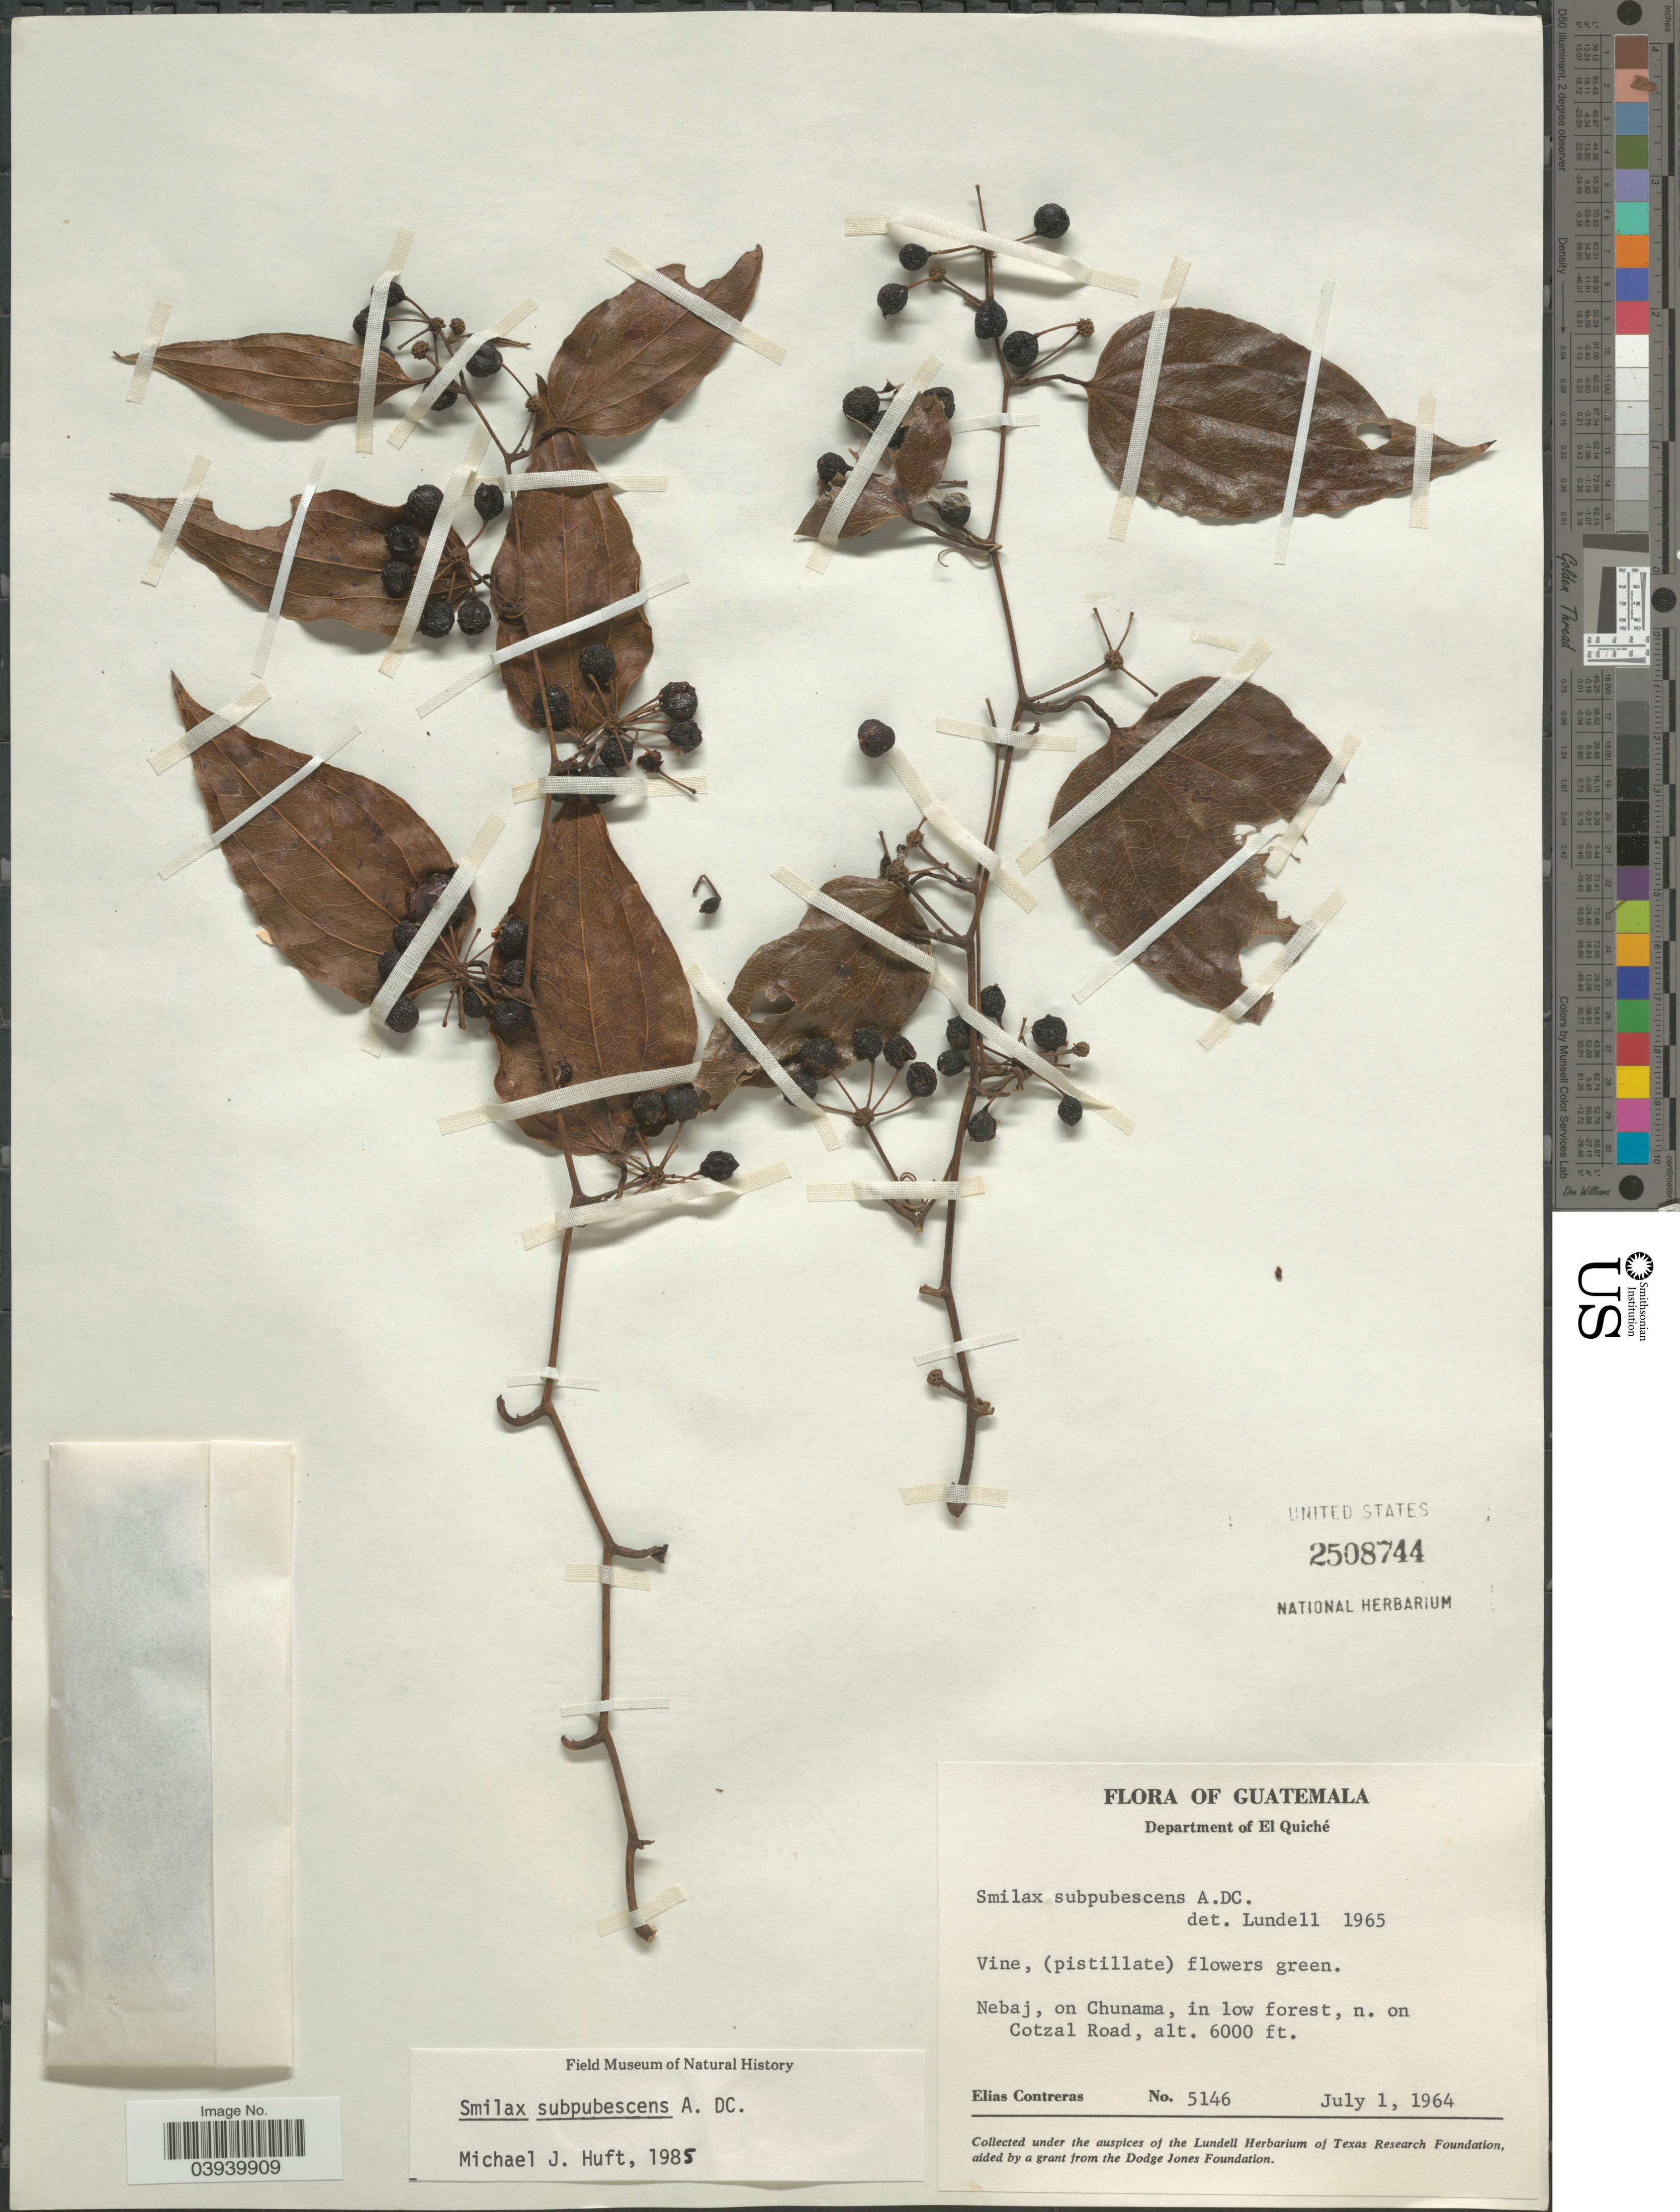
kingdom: Plantae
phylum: Tracheophyta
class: Liliopsida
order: Liliales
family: Smilacaceae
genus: Smilax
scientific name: Smilax subpubescens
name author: A. DC.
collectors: E. Contreras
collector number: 5146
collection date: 1964-07-01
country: Guatemala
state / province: El Quiche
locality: Department of El Quiché. Nebaj, in Chunama, in low forest, n. on Cotzal Road.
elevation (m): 1829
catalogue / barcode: US 2508744